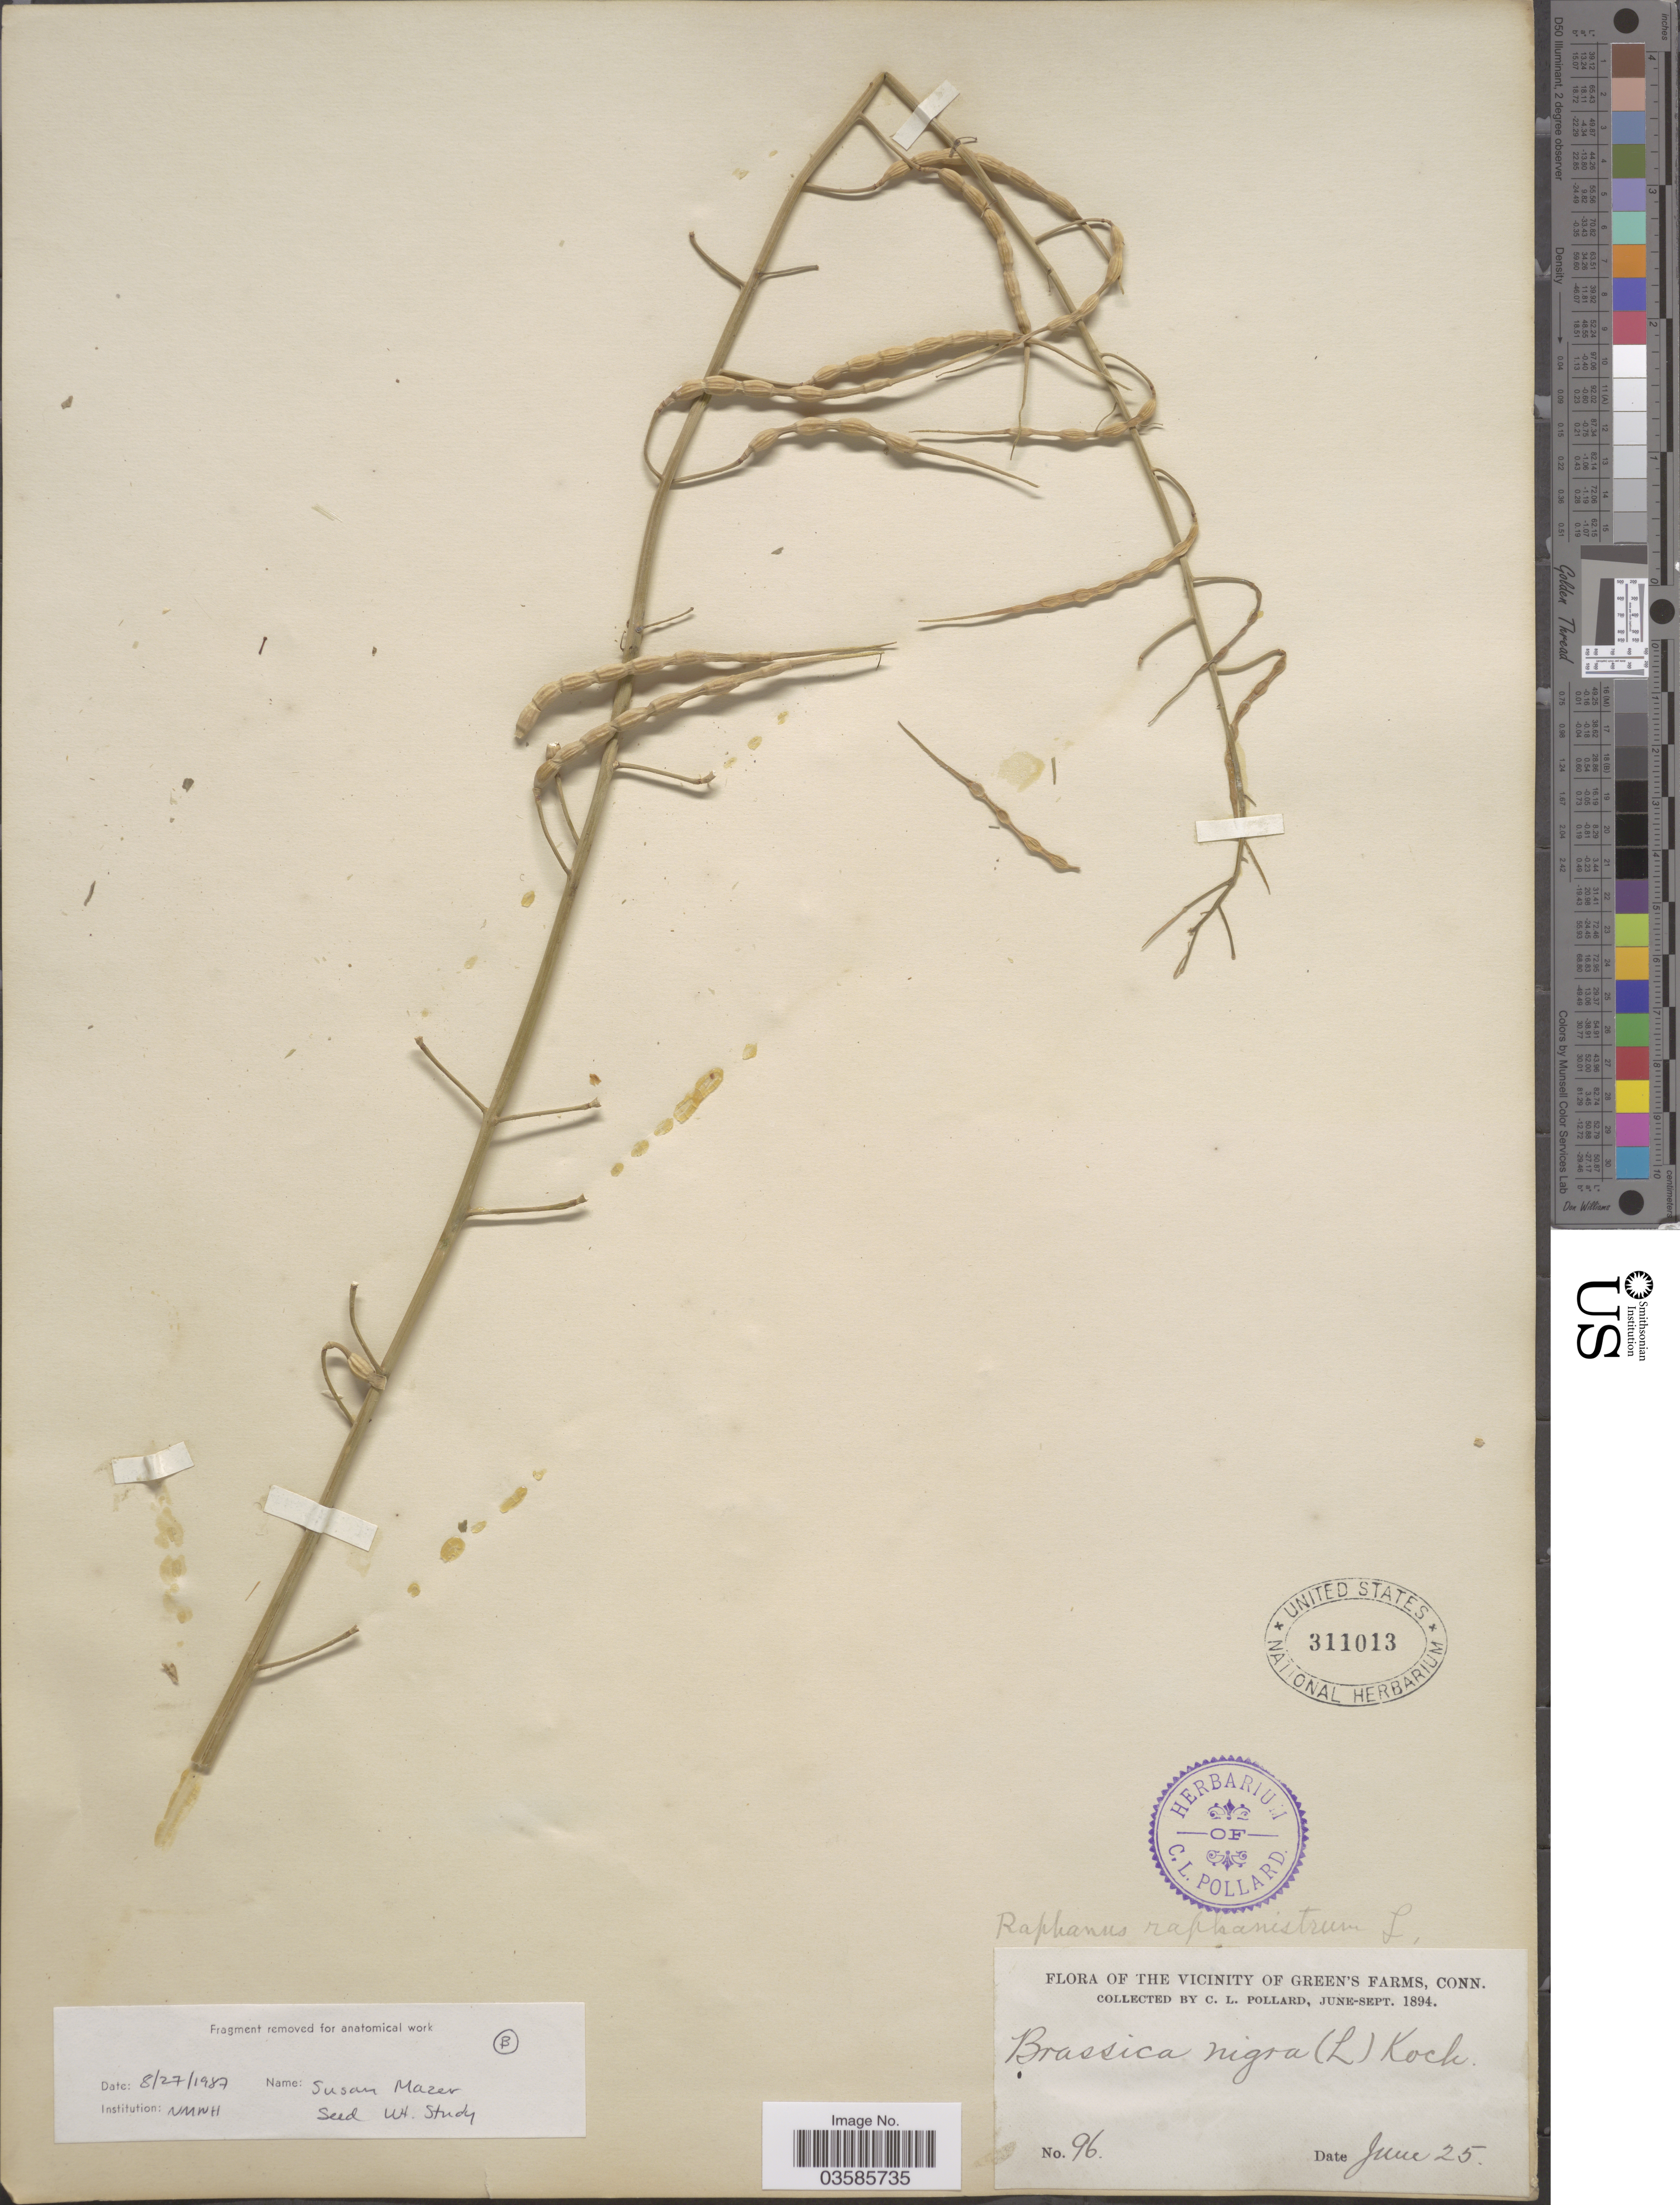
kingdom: Plantae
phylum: Tracheophyta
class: Magnoliopsida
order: Brassicales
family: Brassicaceae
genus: Raphanus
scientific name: Raphanus raphanistrum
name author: L.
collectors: C. L. Pollard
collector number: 96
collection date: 1894-06-25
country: United States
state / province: Connecticut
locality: The Vicinity of Green's Farms.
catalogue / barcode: US 311013